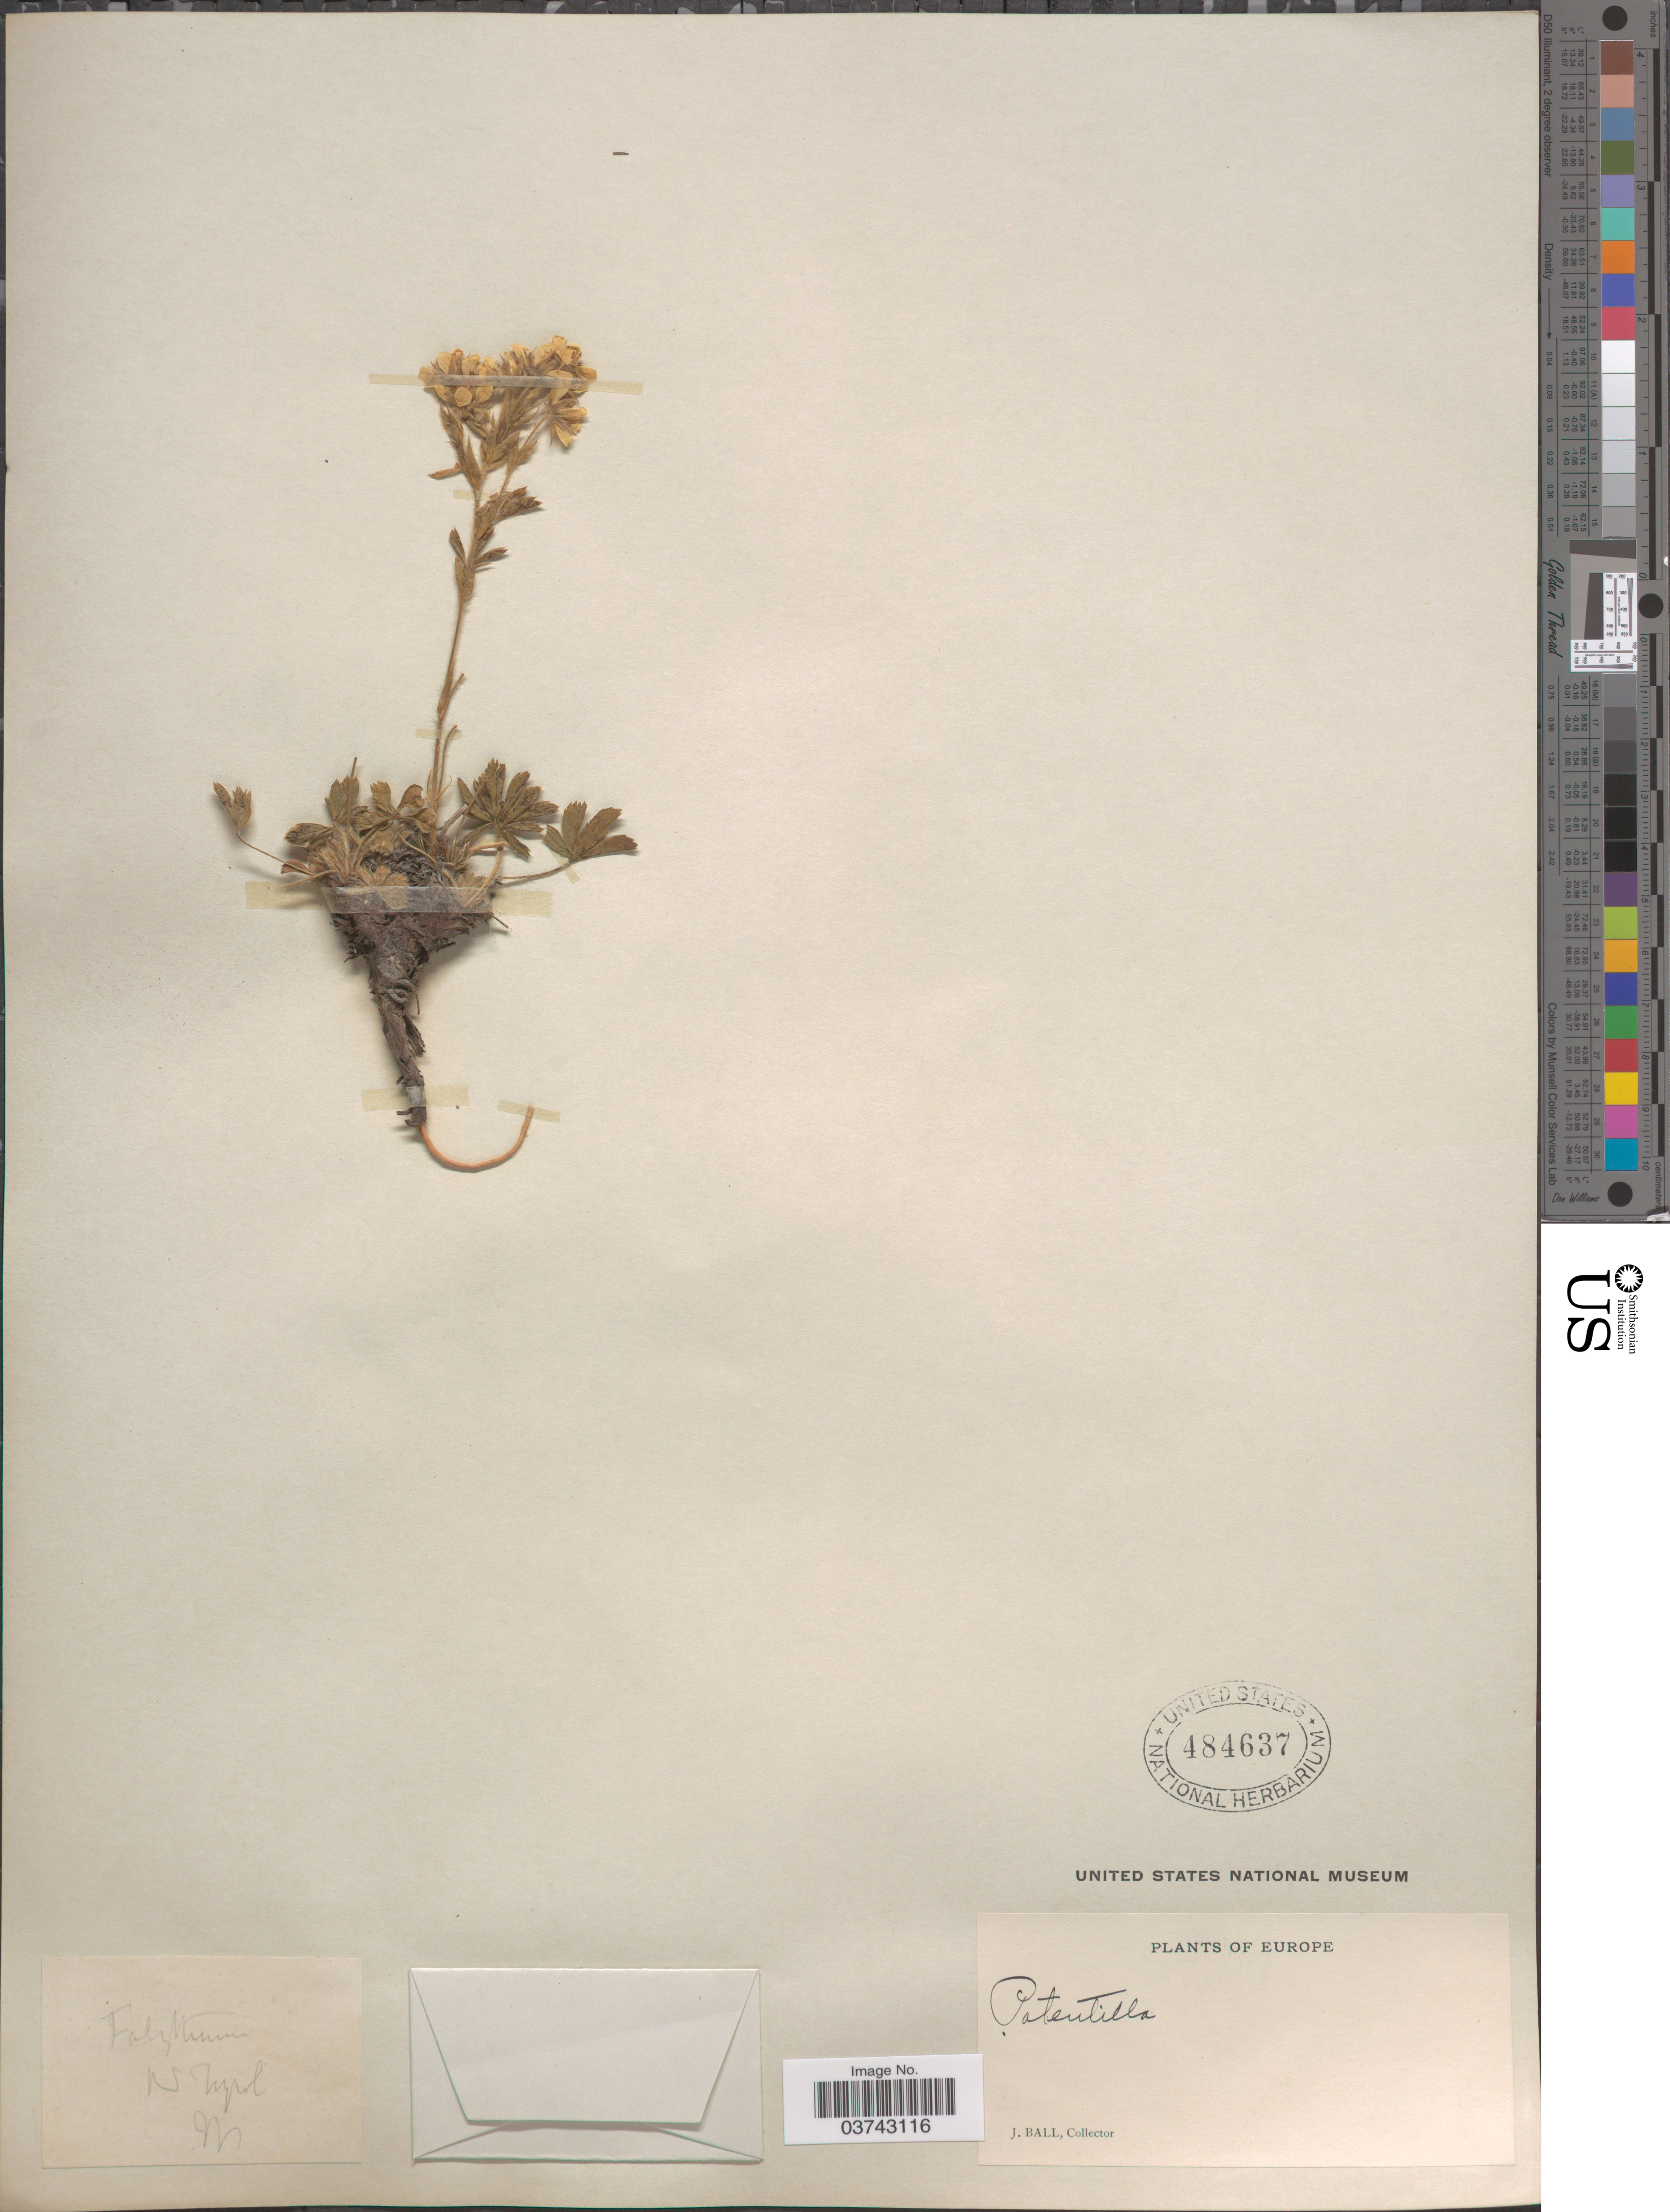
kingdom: Plantae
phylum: Tracheophyta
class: Magnoliopsida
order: Rosales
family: Rosaceae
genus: Potentilla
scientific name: Potentilla sp.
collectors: J. Ball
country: Austria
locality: N. Tyrol. Europe. Falzthurn.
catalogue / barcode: US 484637